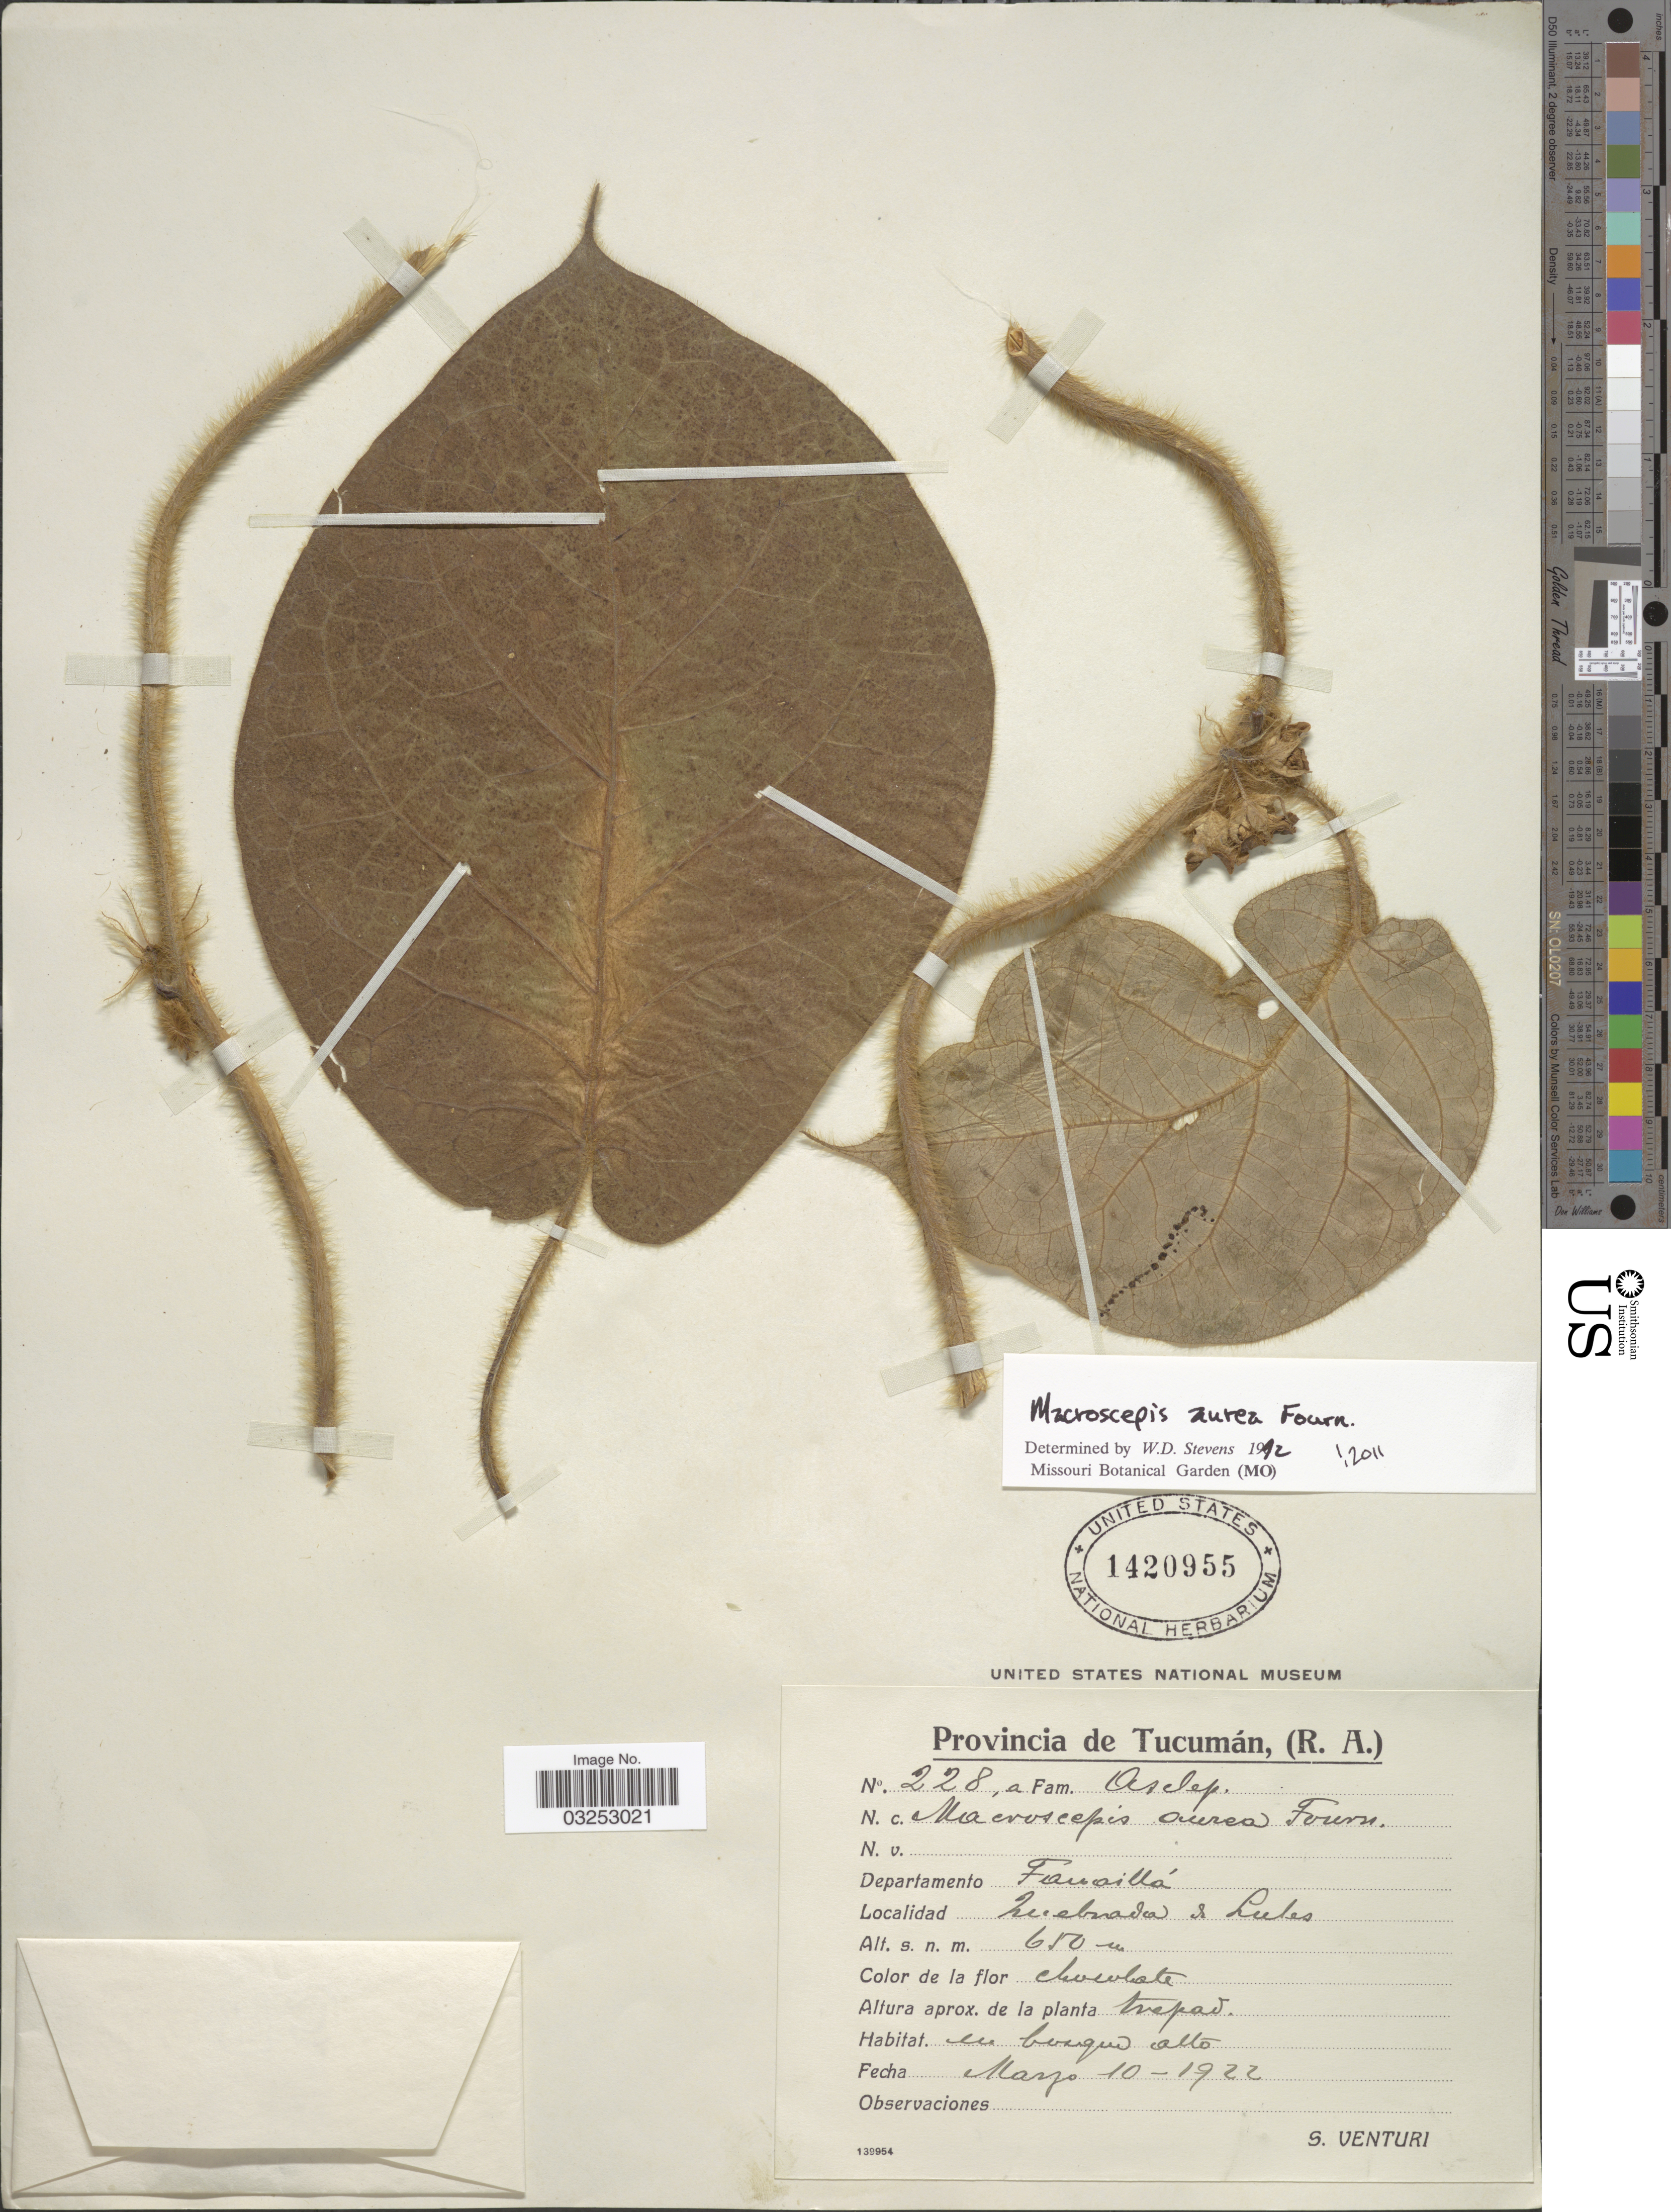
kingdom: Plantae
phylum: Tracheophyta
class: Magnoliopsida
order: Gentianales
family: Apocynaceae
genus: Macroscepis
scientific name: Macroscepis aurea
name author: E. Fourn.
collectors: S. Venturi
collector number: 228a*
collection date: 1922-03-10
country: Argentina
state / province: Tucuman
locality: Departamento Famaillá, Quebrada de Lules.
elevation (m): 650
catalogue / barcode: US 1420955